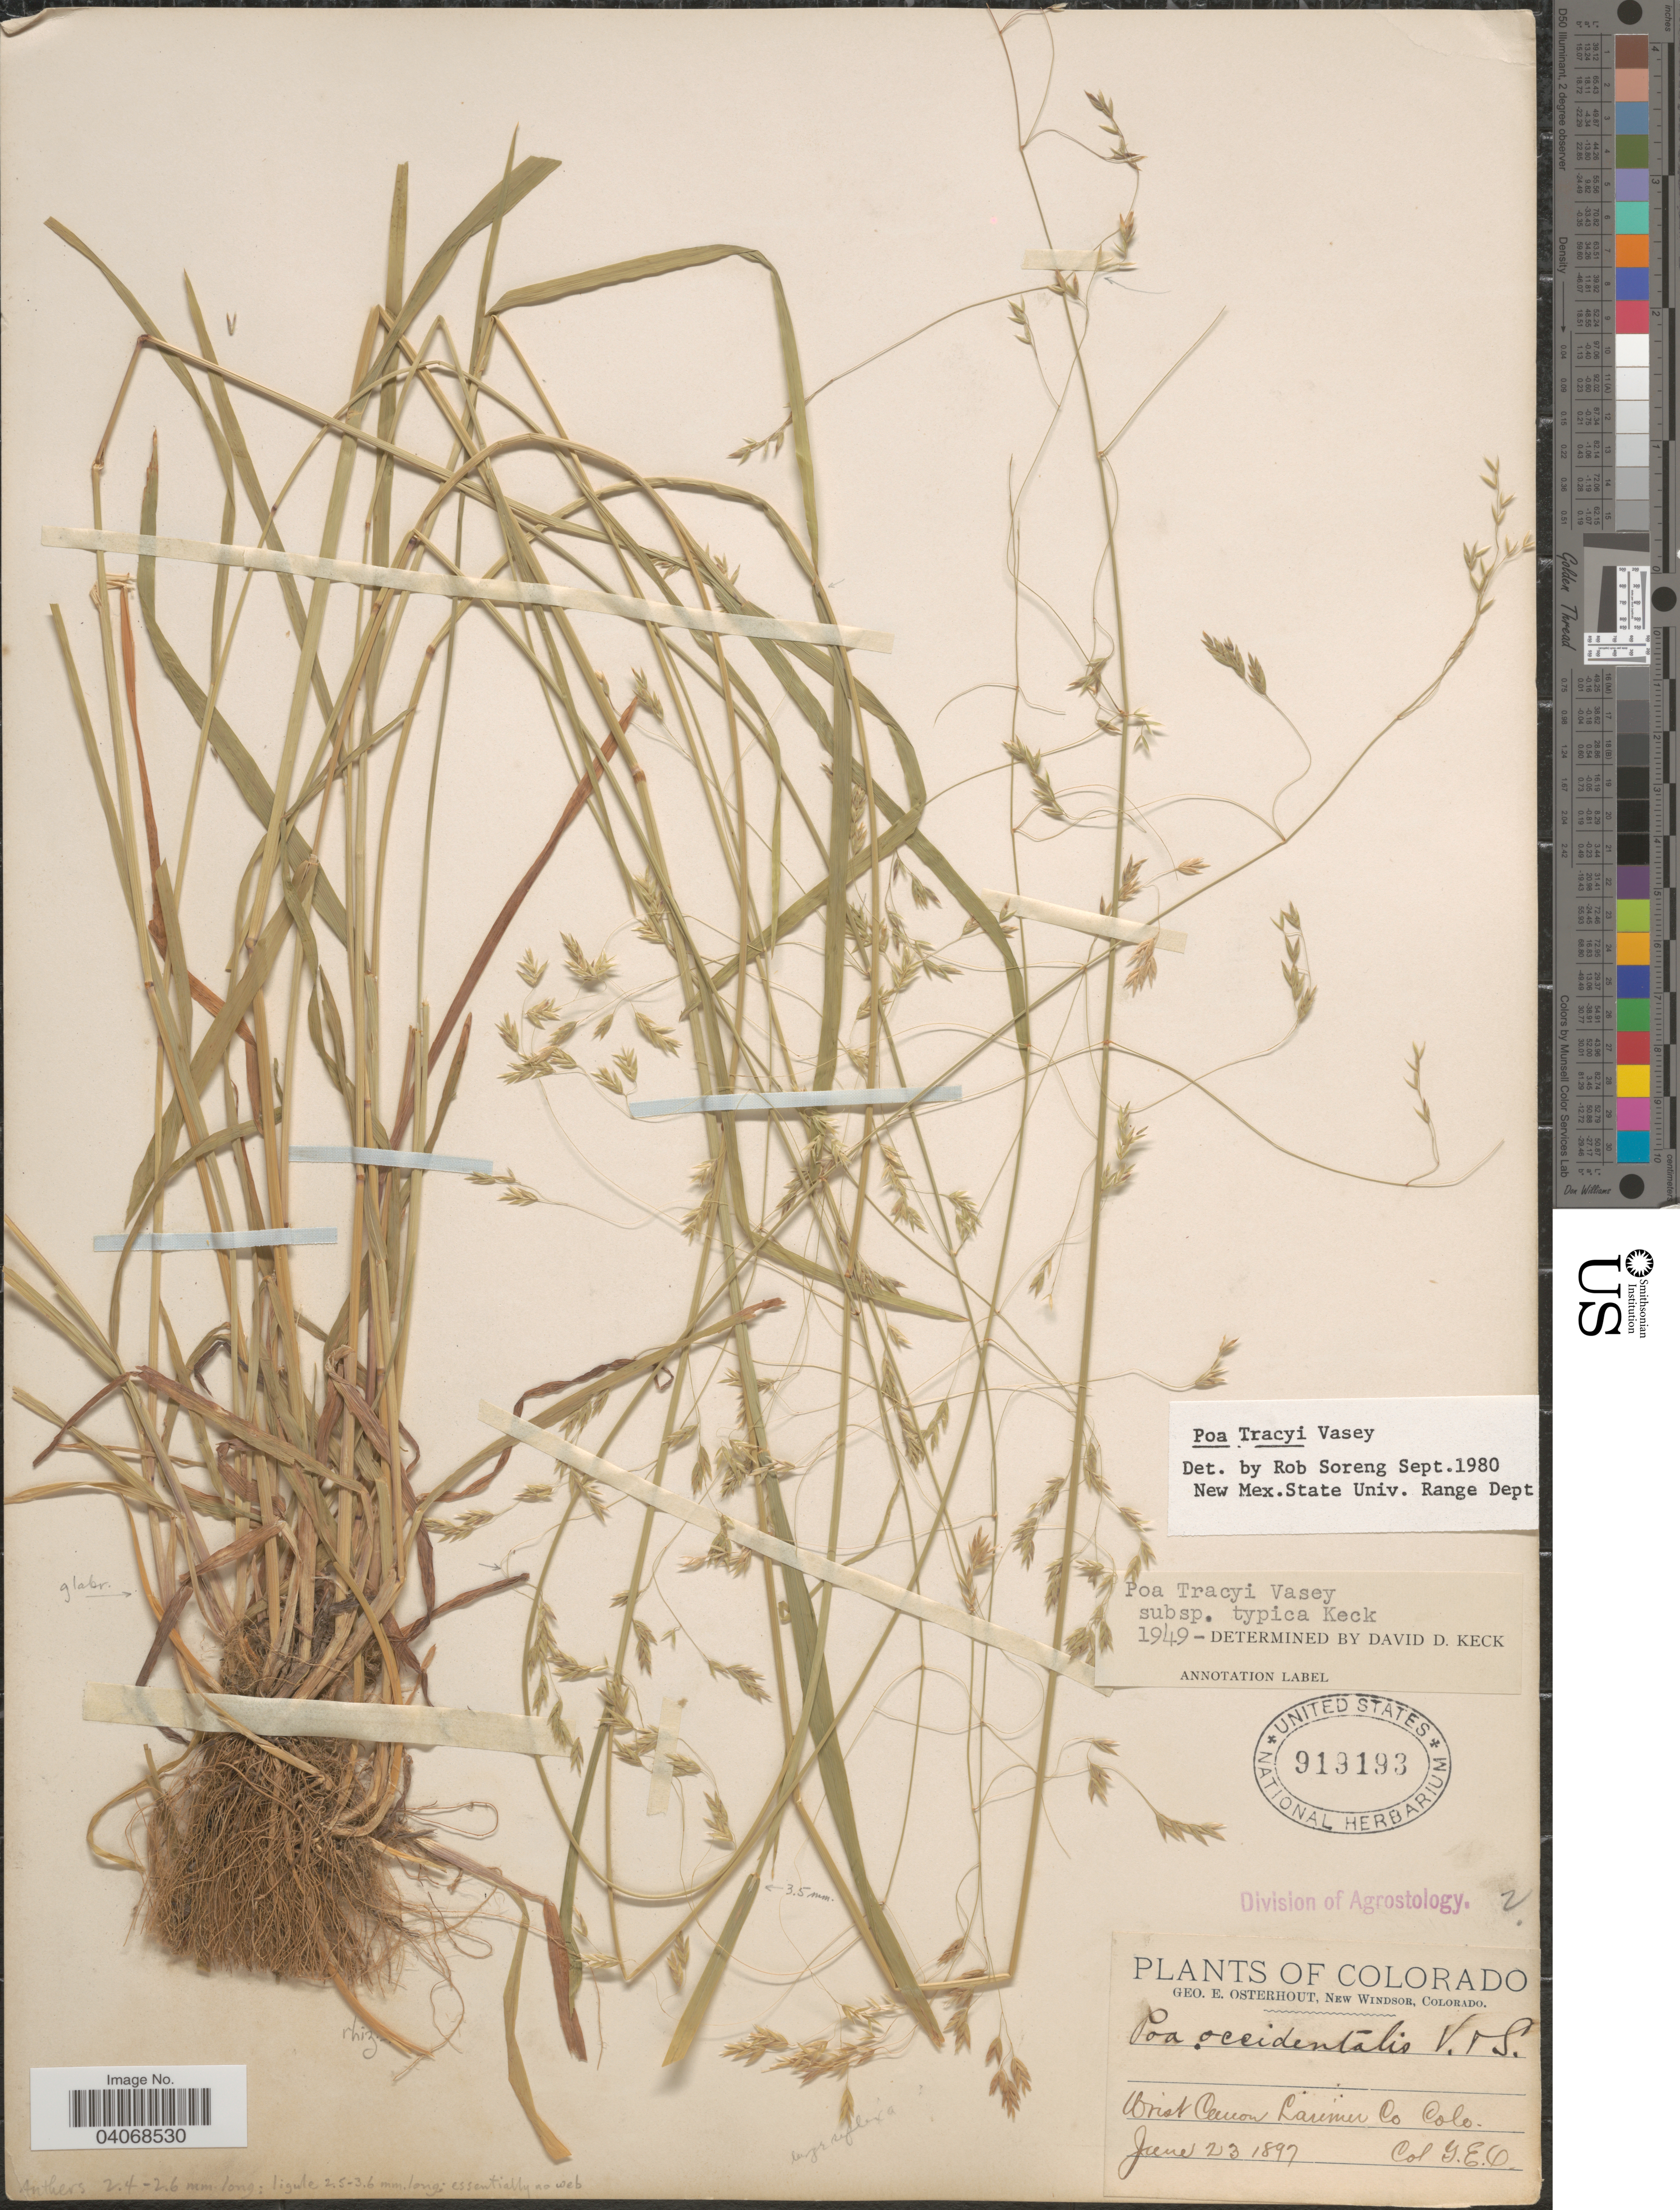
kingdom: Plantae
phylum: Tracheophyta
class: Liliopsida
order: Poales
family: Poaceae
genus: Poa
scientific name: Poa tracyi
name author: Vasey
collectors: G. Osterhout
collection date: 1897-07-23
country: United States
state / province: Colorado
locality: Wrist Canon Larimer Co.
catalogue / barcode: US 919193